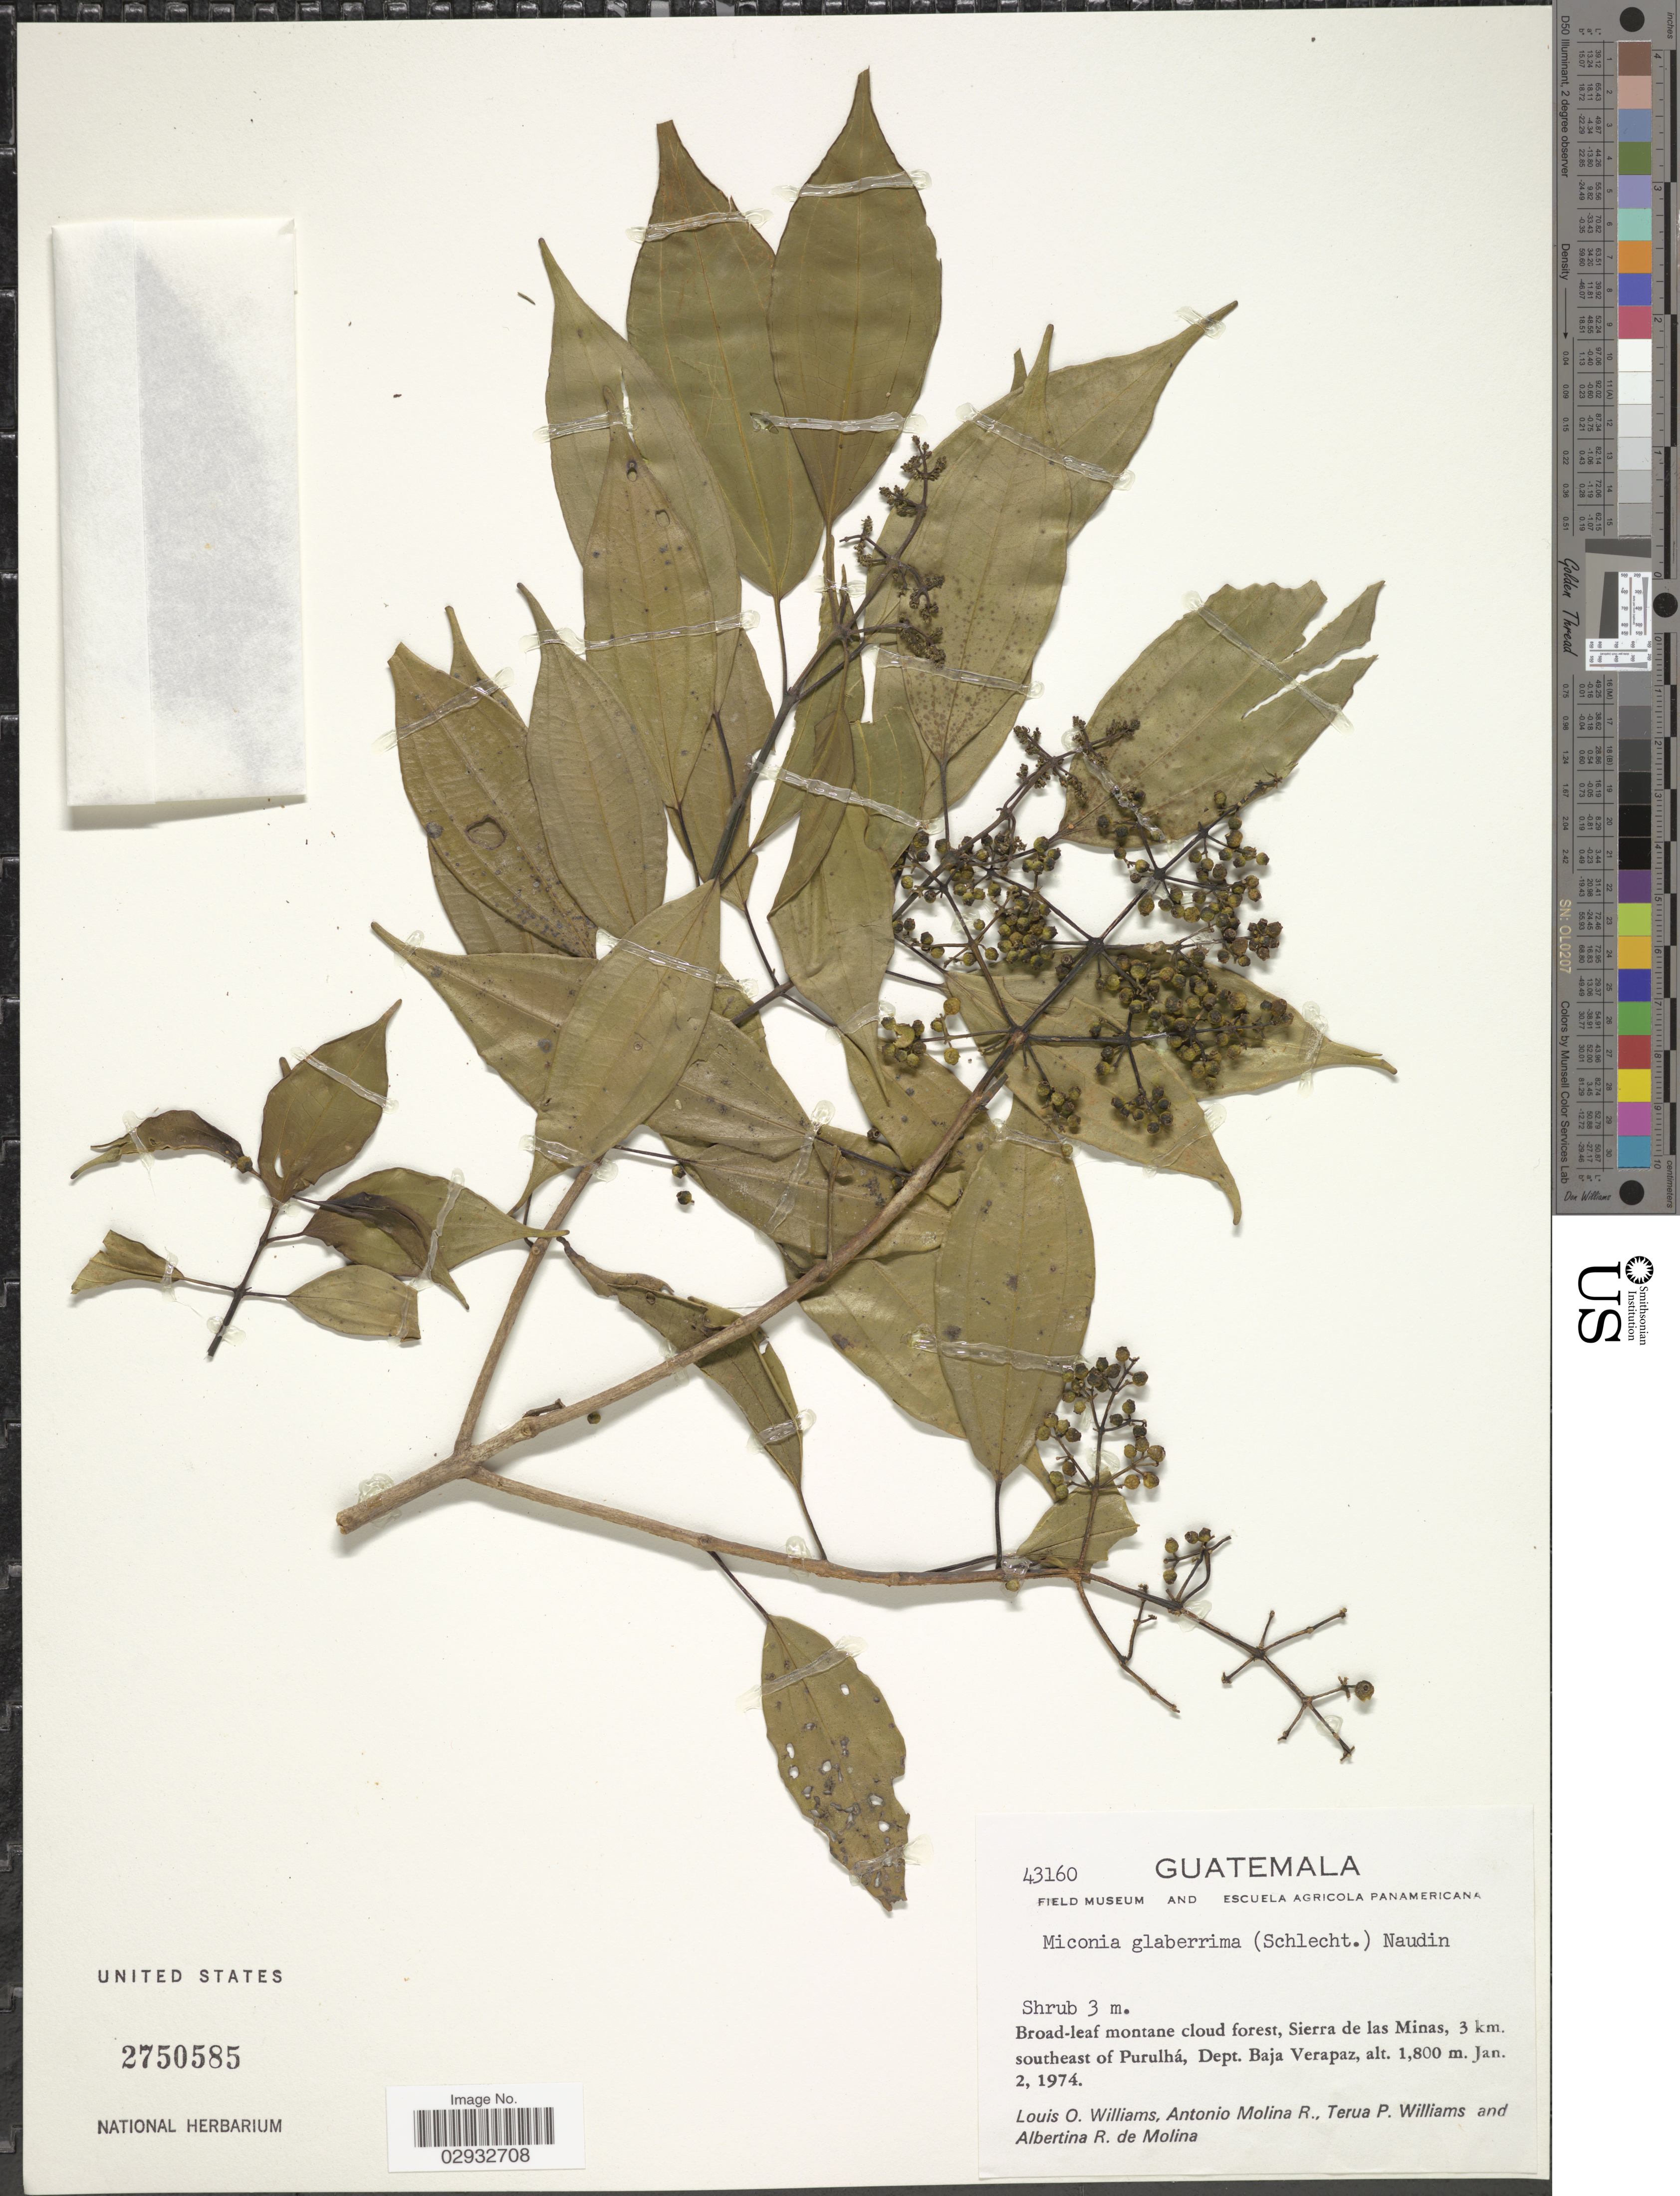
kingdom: Plantae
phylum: Tracheophyta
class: Magnoliopsida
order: Myrtales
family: Melastomataceae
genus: Miconia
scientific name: Miconia glaberrima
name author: (Schltdl.) Naudin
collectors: L. O. Williams, A. Molina R., T. Williams & A. R. Molina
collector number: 43160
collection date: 1974-01-02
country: Guatemala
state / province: Baja Verapaz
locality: Sierra de las Minas, 3 km. southeast of Purulhá, Dept. Baja Verapaz.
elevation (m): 1800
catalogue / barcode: US 2750585